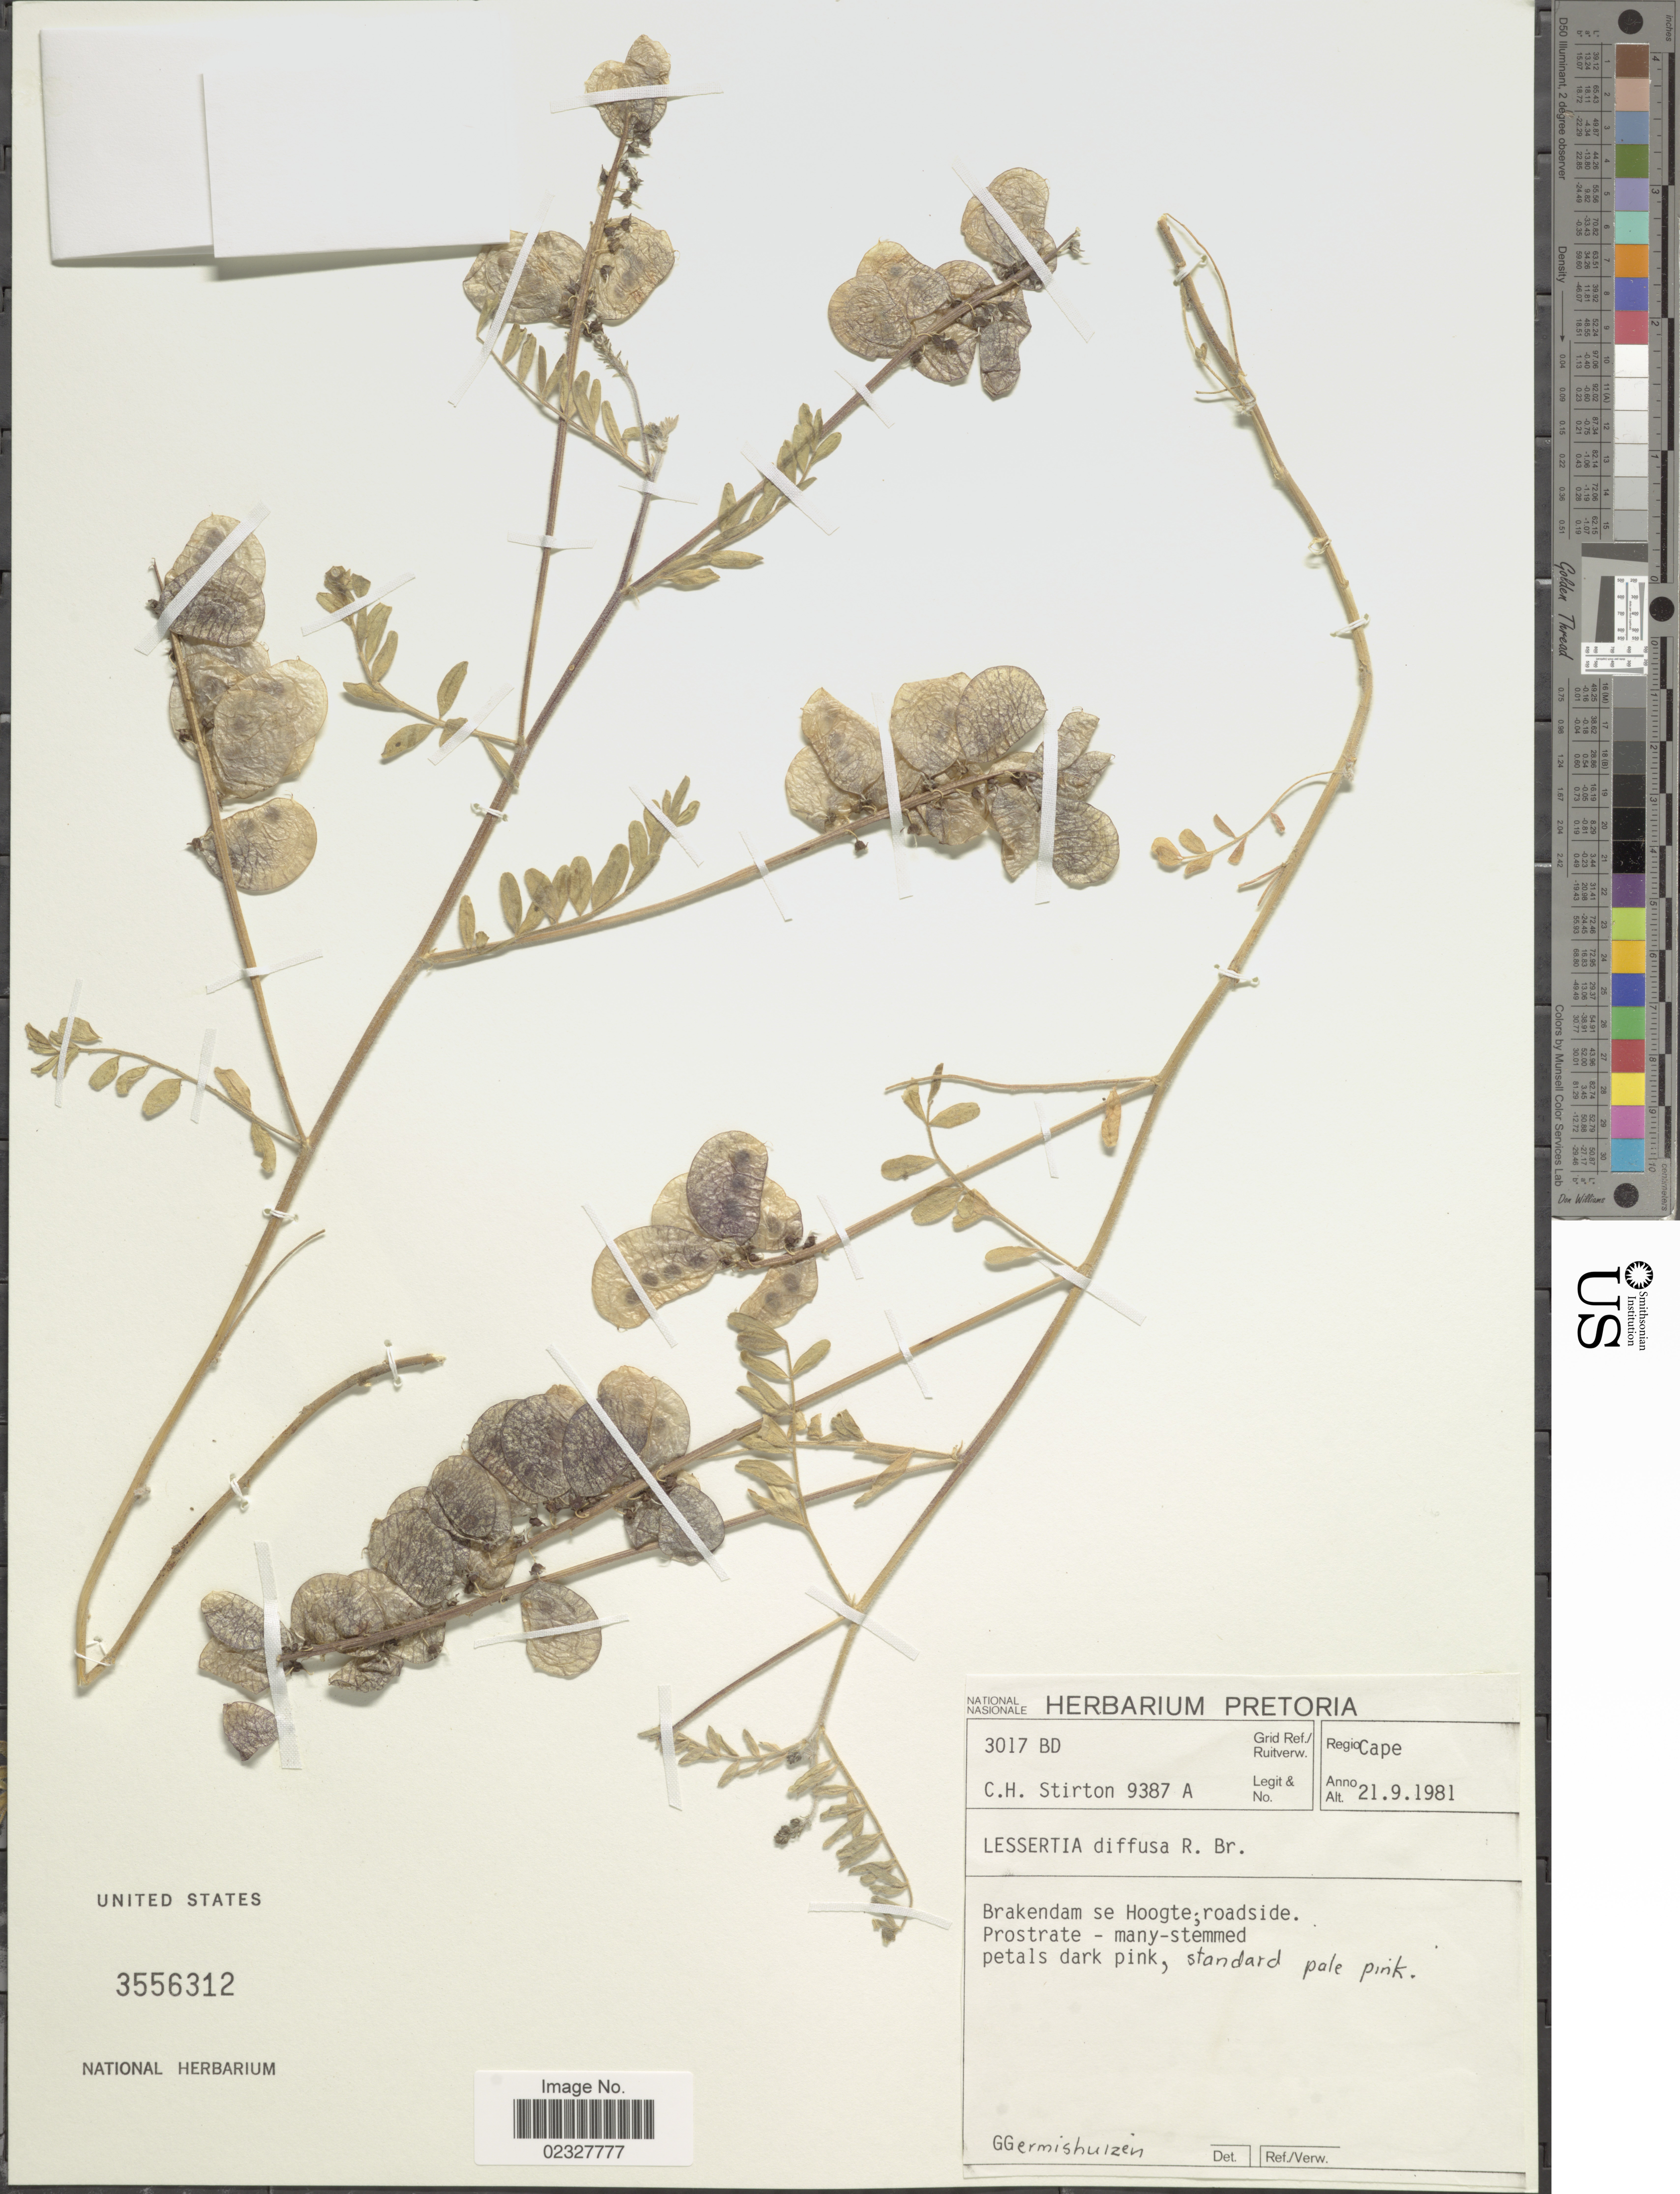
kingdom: Plantae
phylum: Tracheophyta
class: Magnoliopsida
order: Fabales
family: Fabaceae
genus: Lessertia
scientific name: Lessertia diffusa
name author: R. Br.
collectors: C. H. Stirton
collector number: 9387A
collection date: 1981-09-21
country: South Africa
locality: Regio Cape, Brakendam se Hoogte; roadside.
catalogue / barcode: US 3556312